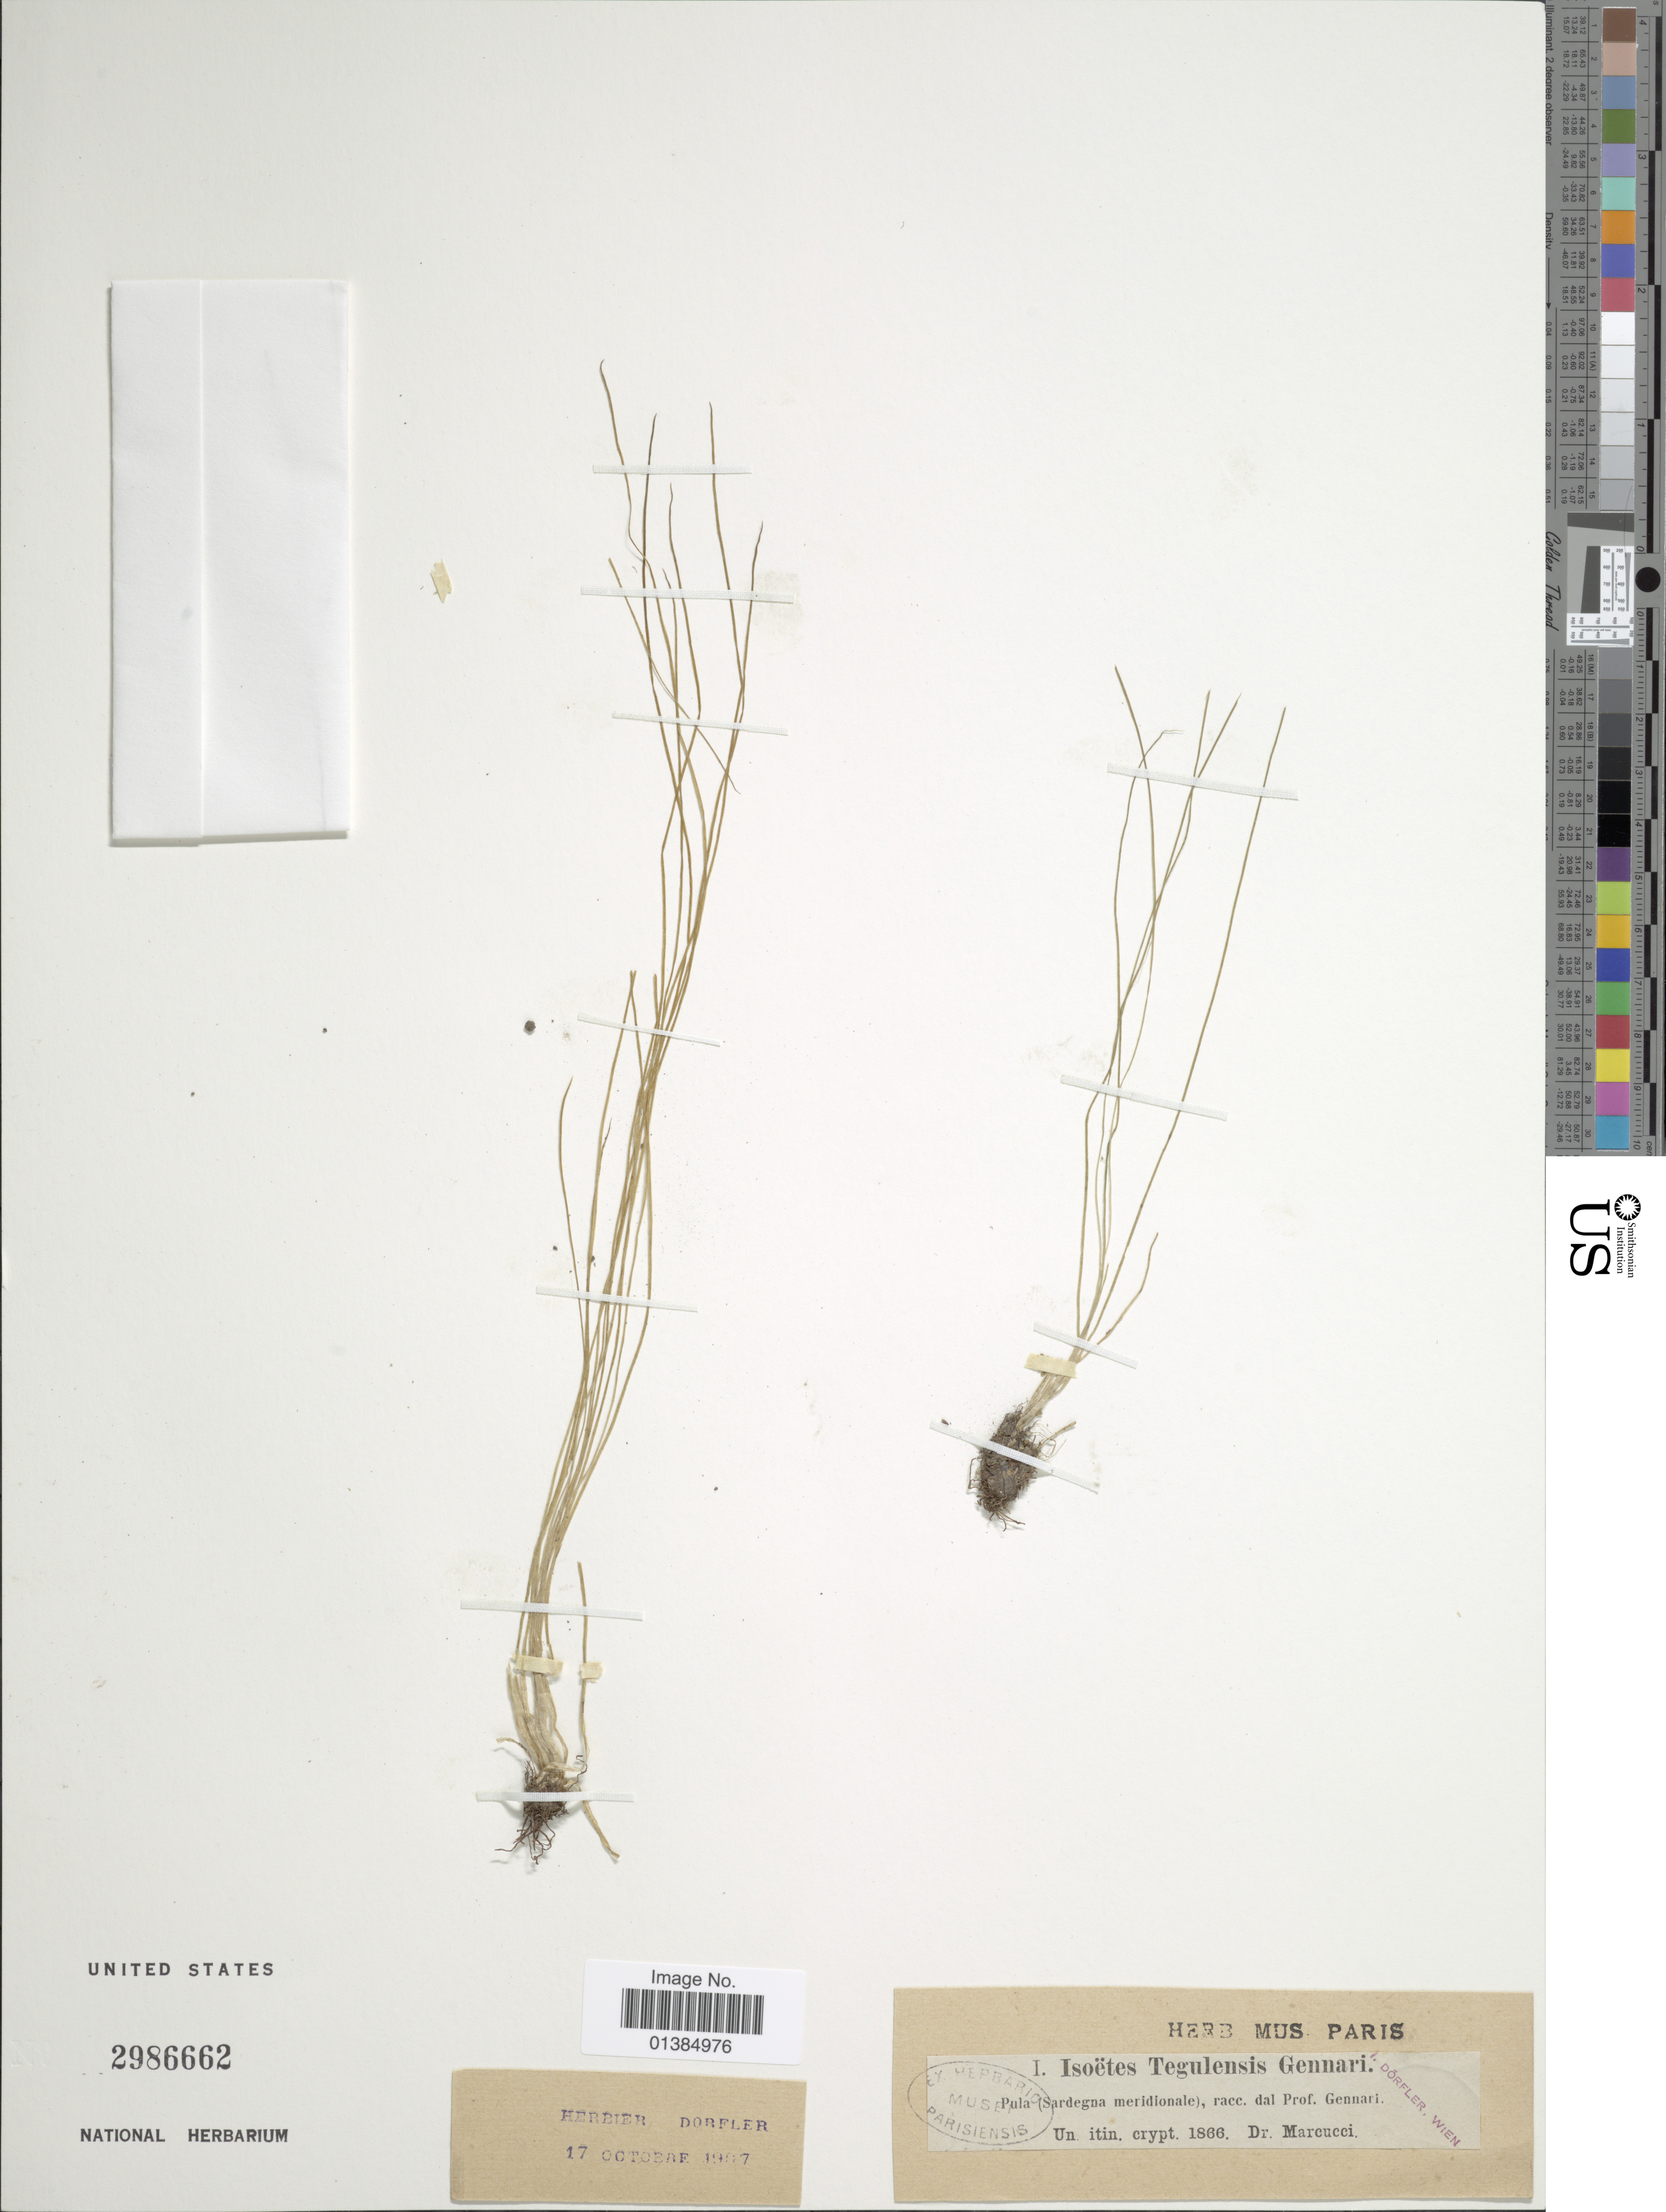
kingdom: Plantae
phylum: Tracheophyta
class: Lycopodiopsida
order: Isoetales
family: Isoetaceae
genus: Isoetes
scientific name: Isoetes velata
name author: A. Braun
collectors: Marcucci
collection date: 1866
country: Italy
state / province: Sardegna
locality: Racc. dal Prof. Gennari.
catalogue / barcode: US 2986662